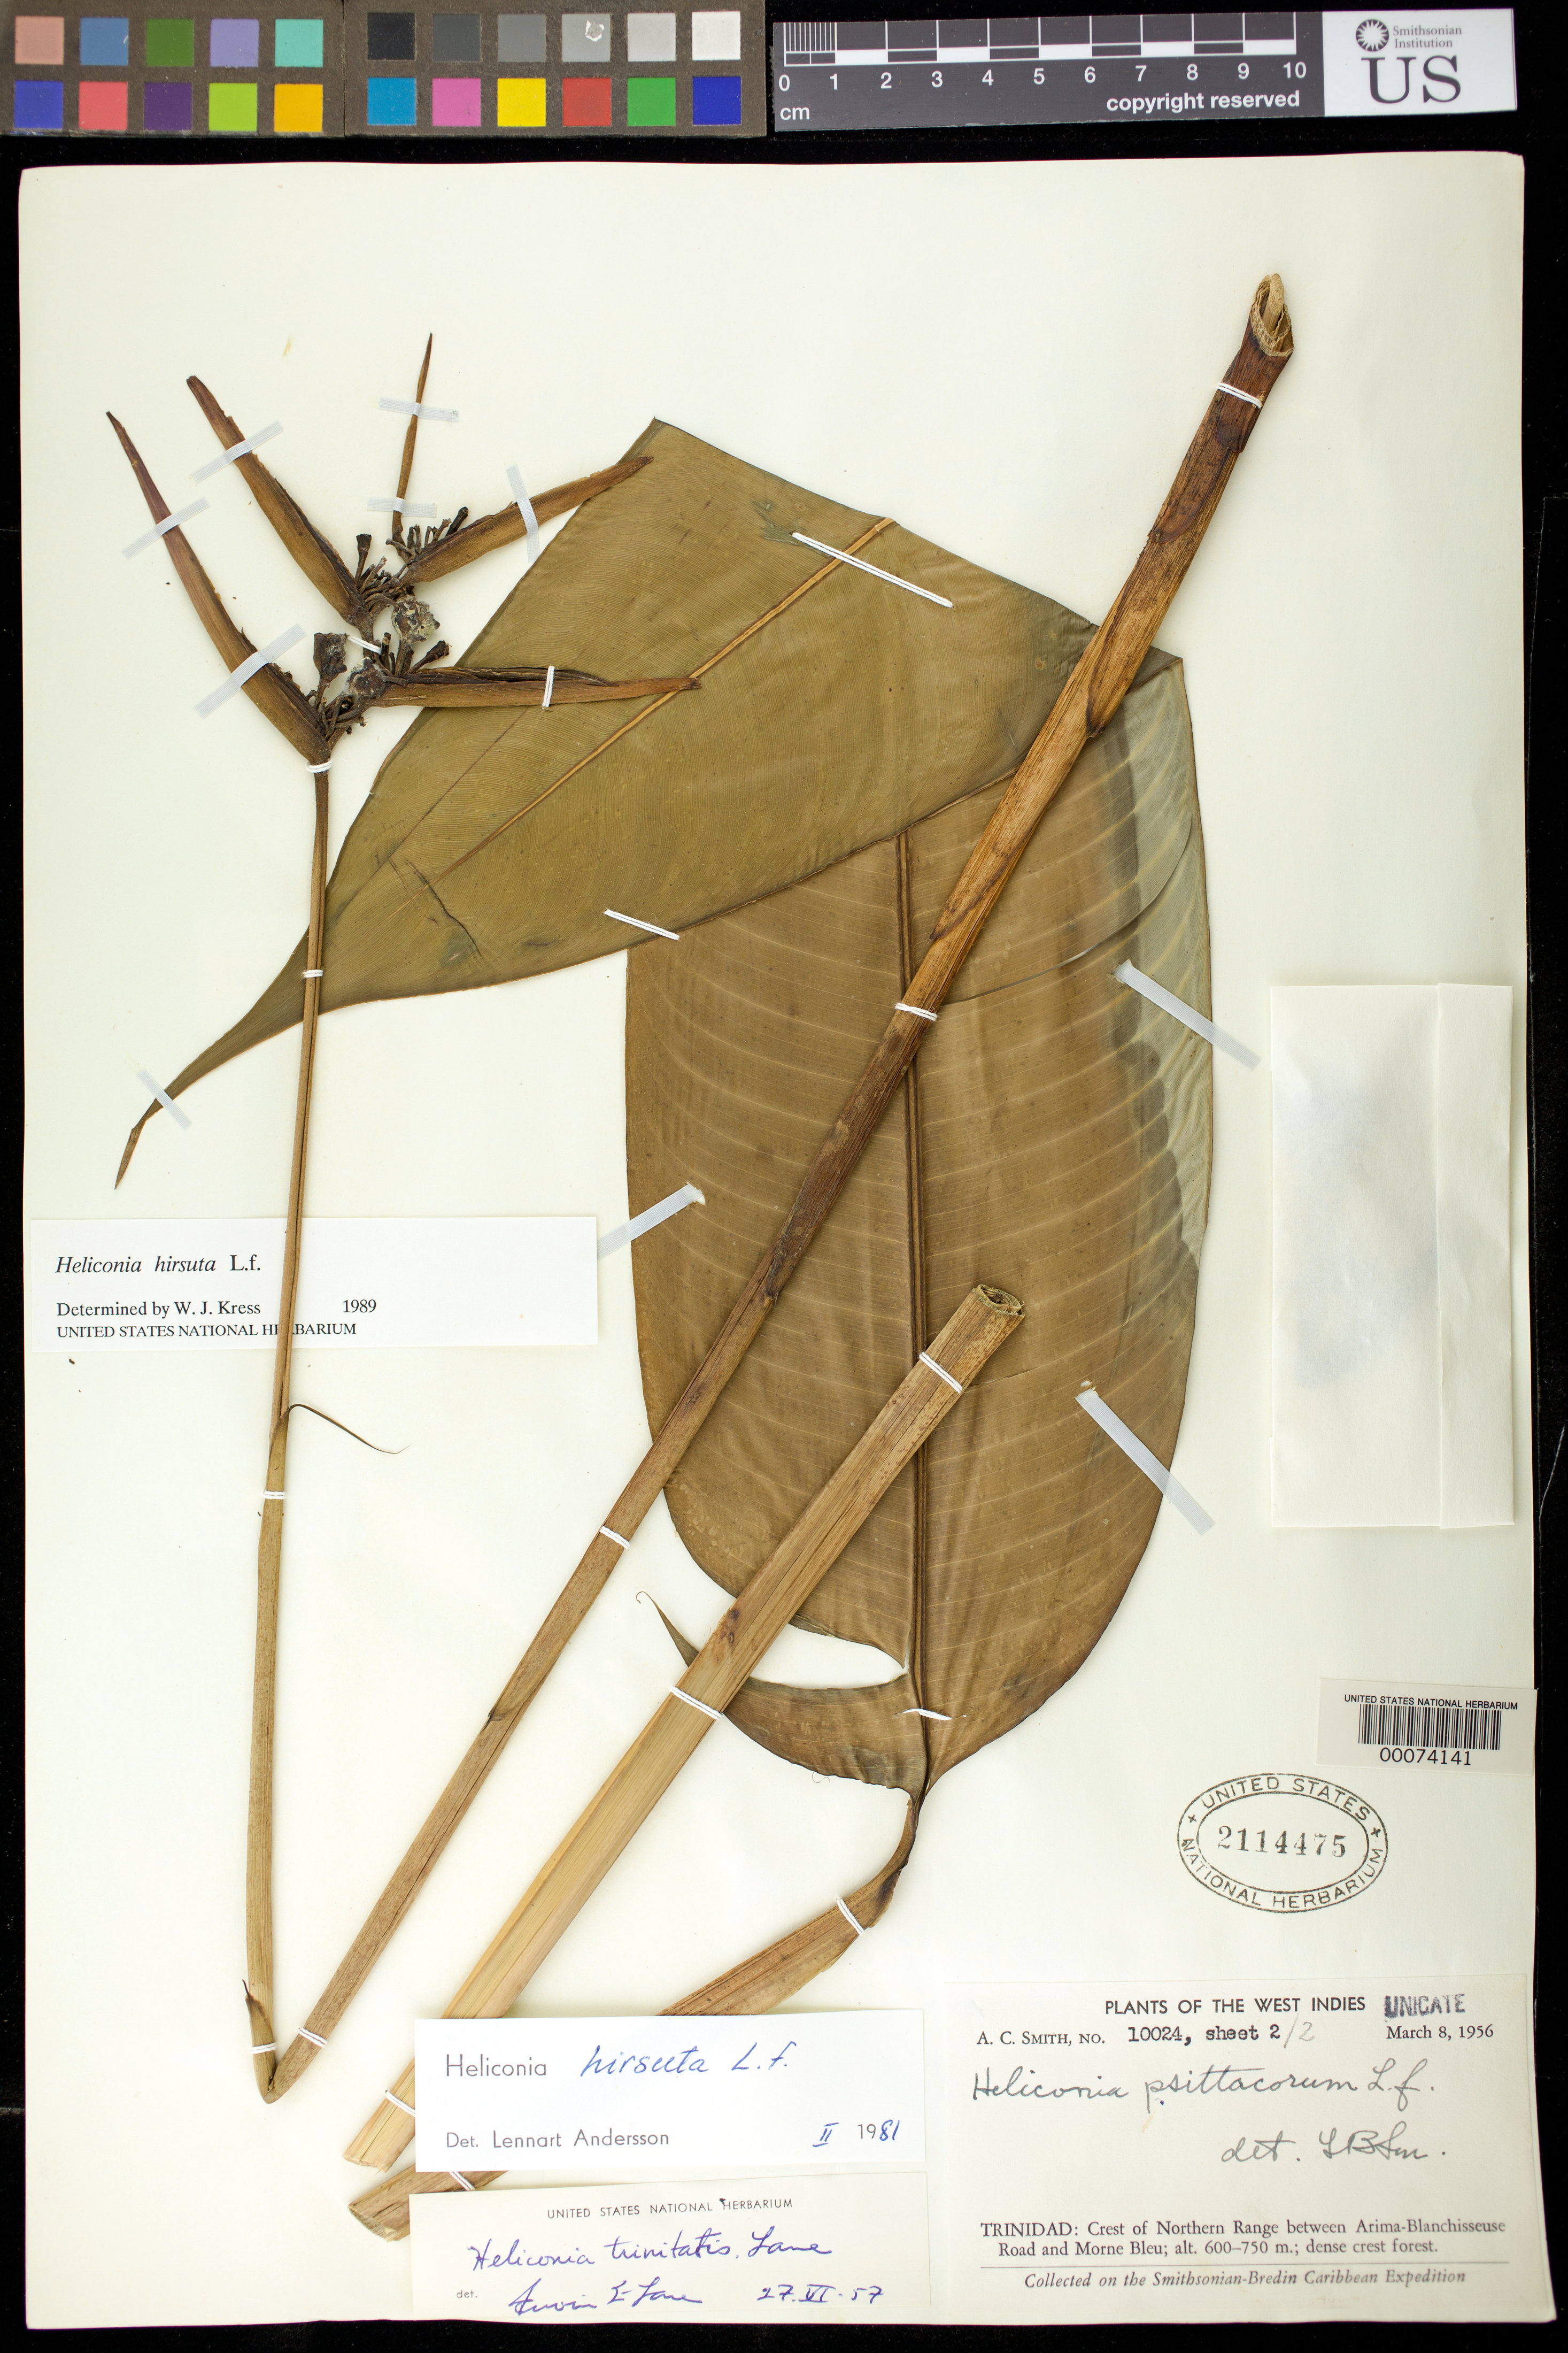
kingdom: Plantae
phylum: Tracheophyta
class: Liliopsida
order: Zingiberales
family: Heliconiaceae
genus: Heliconia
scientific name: Heliconia hirsuta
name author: L. f.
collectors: A. C. Smith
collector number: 10024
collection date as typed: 08 Mar 1956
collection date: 1956-03-08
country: Trinidad and Tobago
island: Trinidad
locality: Crest of northern range between arima-blanchisseuse road and morne bleu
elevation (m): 600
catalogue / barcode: US 2114475